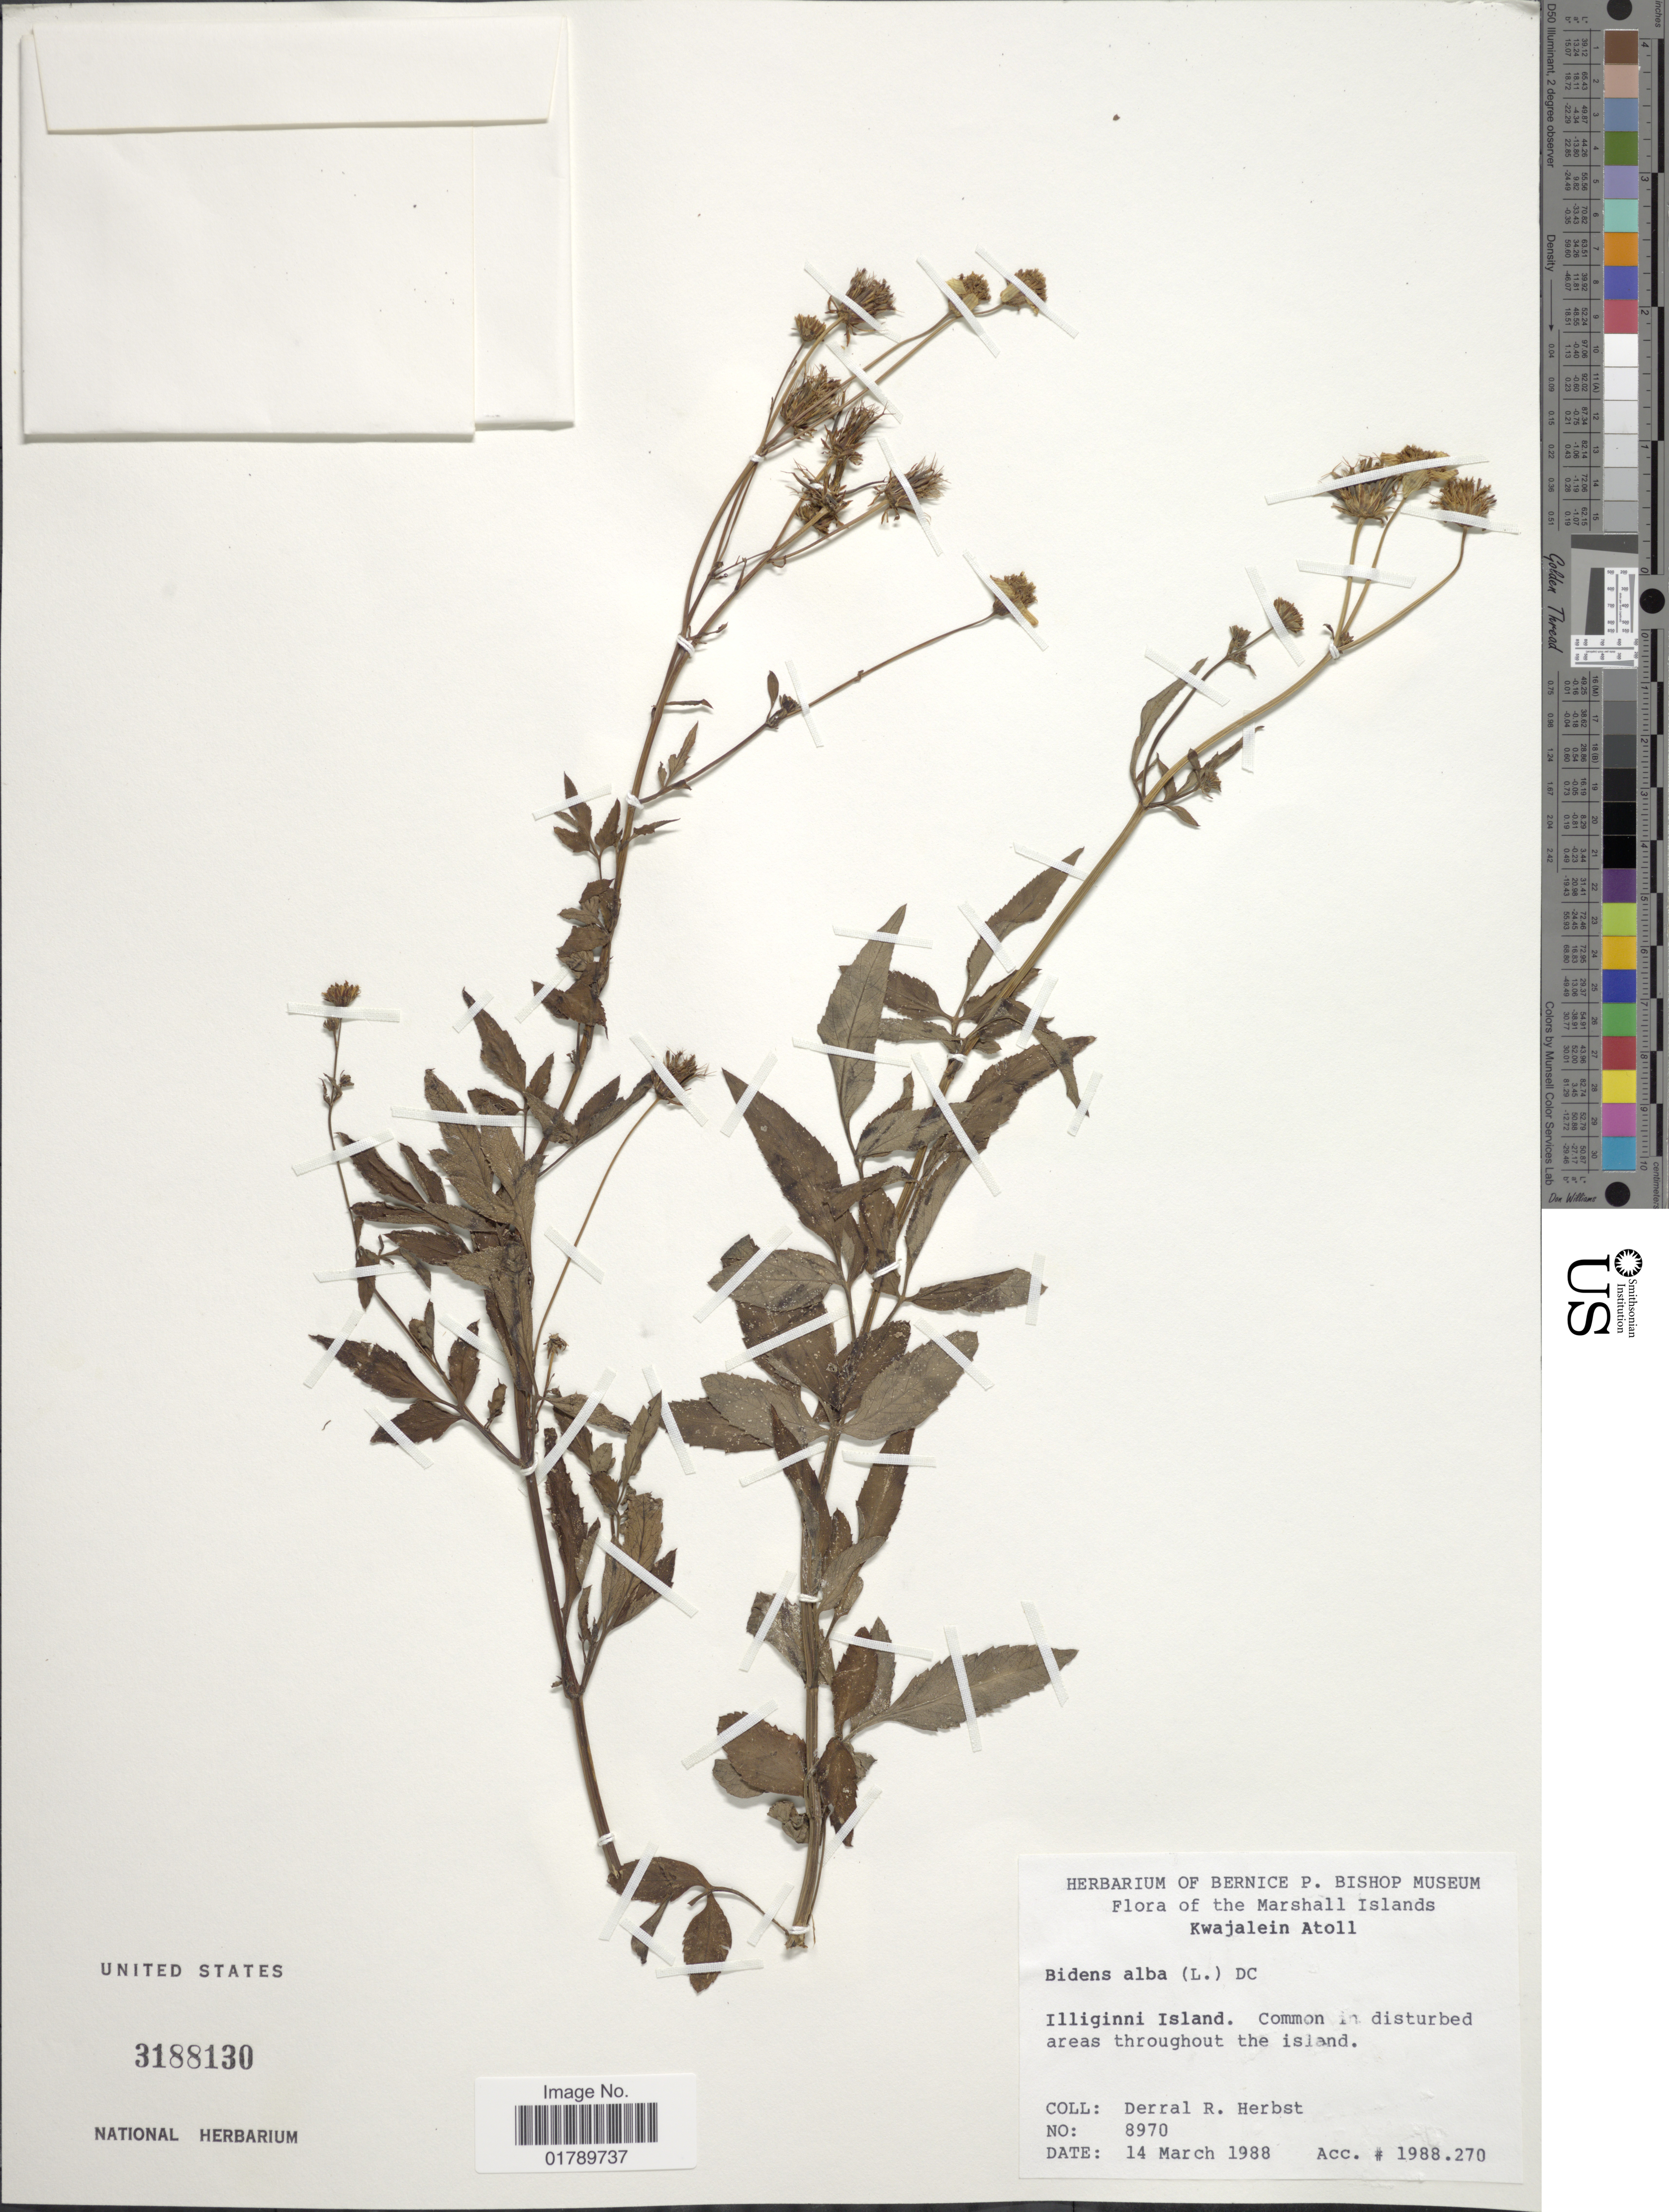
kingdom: Plantae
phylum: Tracheophyta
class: Magnoliopsida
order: Asterales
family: Asteraceae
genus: Bidens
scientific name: Bidens alba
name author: (L.) DC.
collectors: D. R. Herbst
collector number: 8970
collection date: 1988-03-14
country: Marshall Islands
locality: The Marshall Islands. Kwajalein Atoll. Illiginni Island.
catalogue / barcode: US 3188130